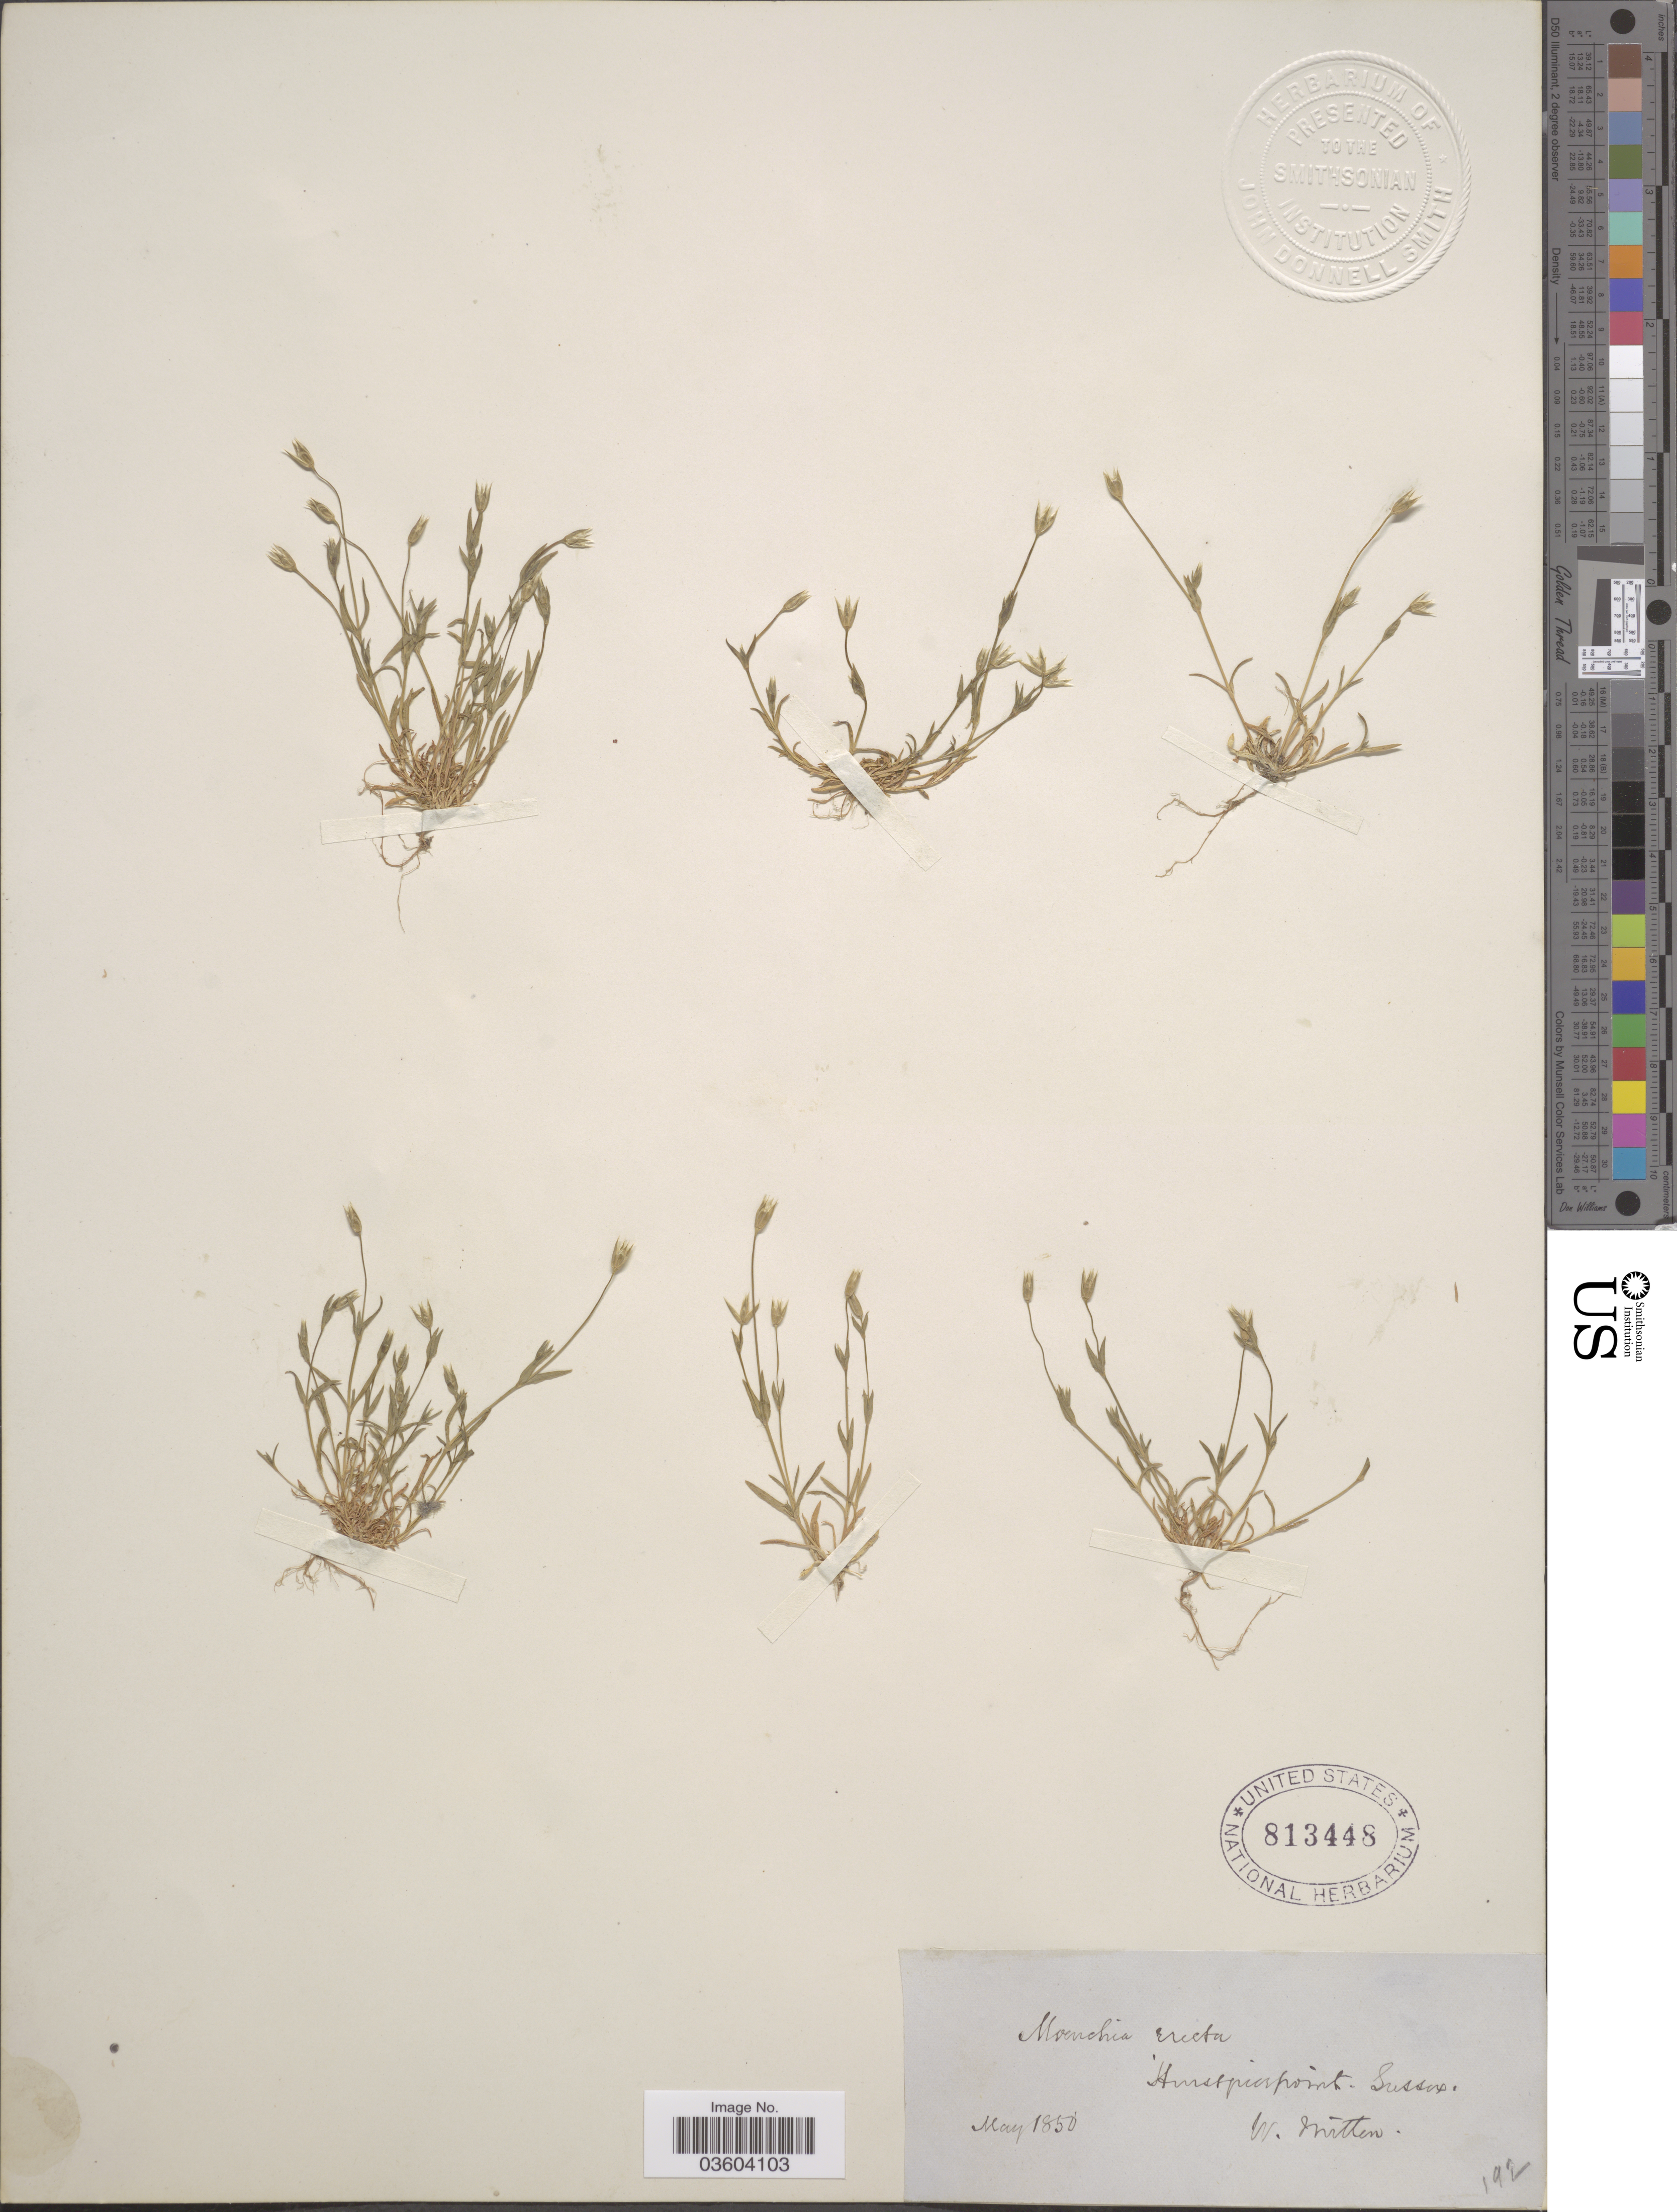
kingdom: Plantae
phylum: Tracheophyta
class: Magnoliopsida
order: Caryophyllales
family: Caryophyllaceae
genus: Moenchia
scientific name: Moenchia erecta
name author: (L.) G. Gaertn. et al.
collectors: W. Mitten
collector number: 192?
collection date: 1850-05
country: United Kingdom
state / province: England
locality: Hurstpierpoint, Sussex.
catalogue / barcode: US 813448